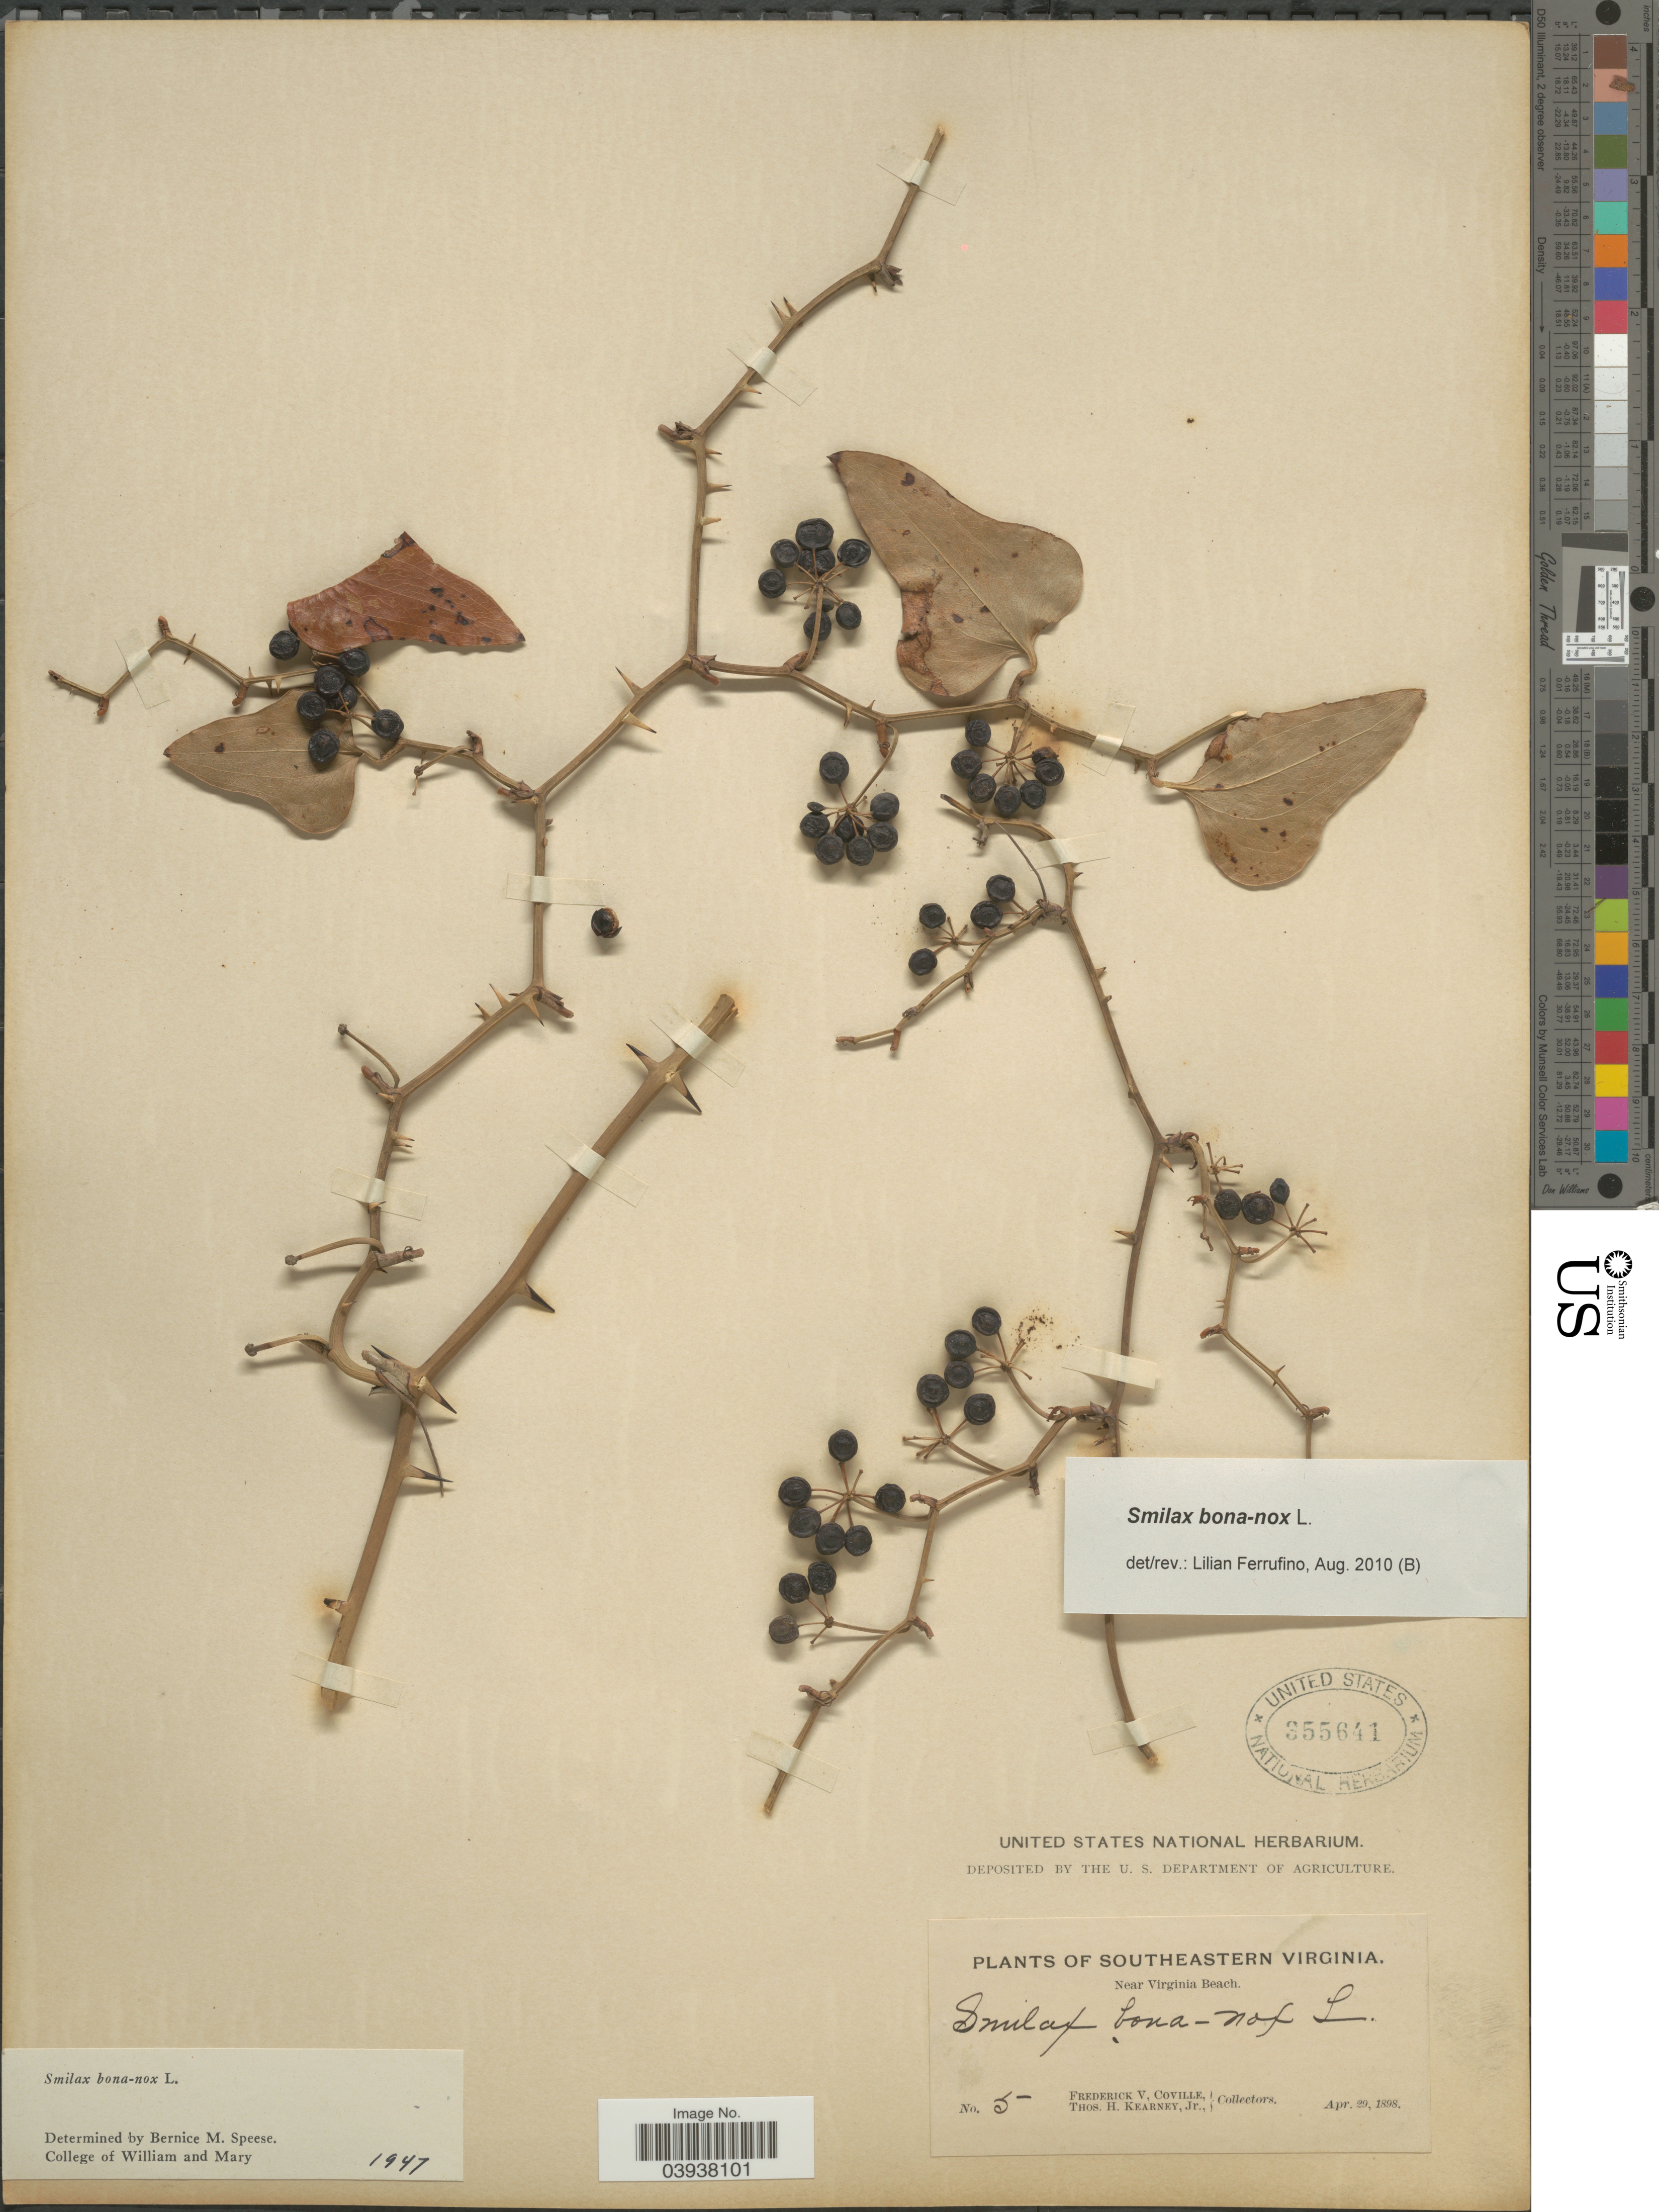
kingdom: Plantae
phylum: Tracheophyta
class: Liliopsida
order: Liliales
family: Smilacaceae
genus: Smilax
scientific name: Smilax bona-nox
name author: L.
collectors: F. V. Coville & T. H. Kearney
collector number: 5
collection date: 1898-04-29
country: United States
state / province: Virginia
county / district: City of Virginia Beach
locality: Southeastern Virginia. Near Virginia Beach.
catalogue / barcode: US 355641